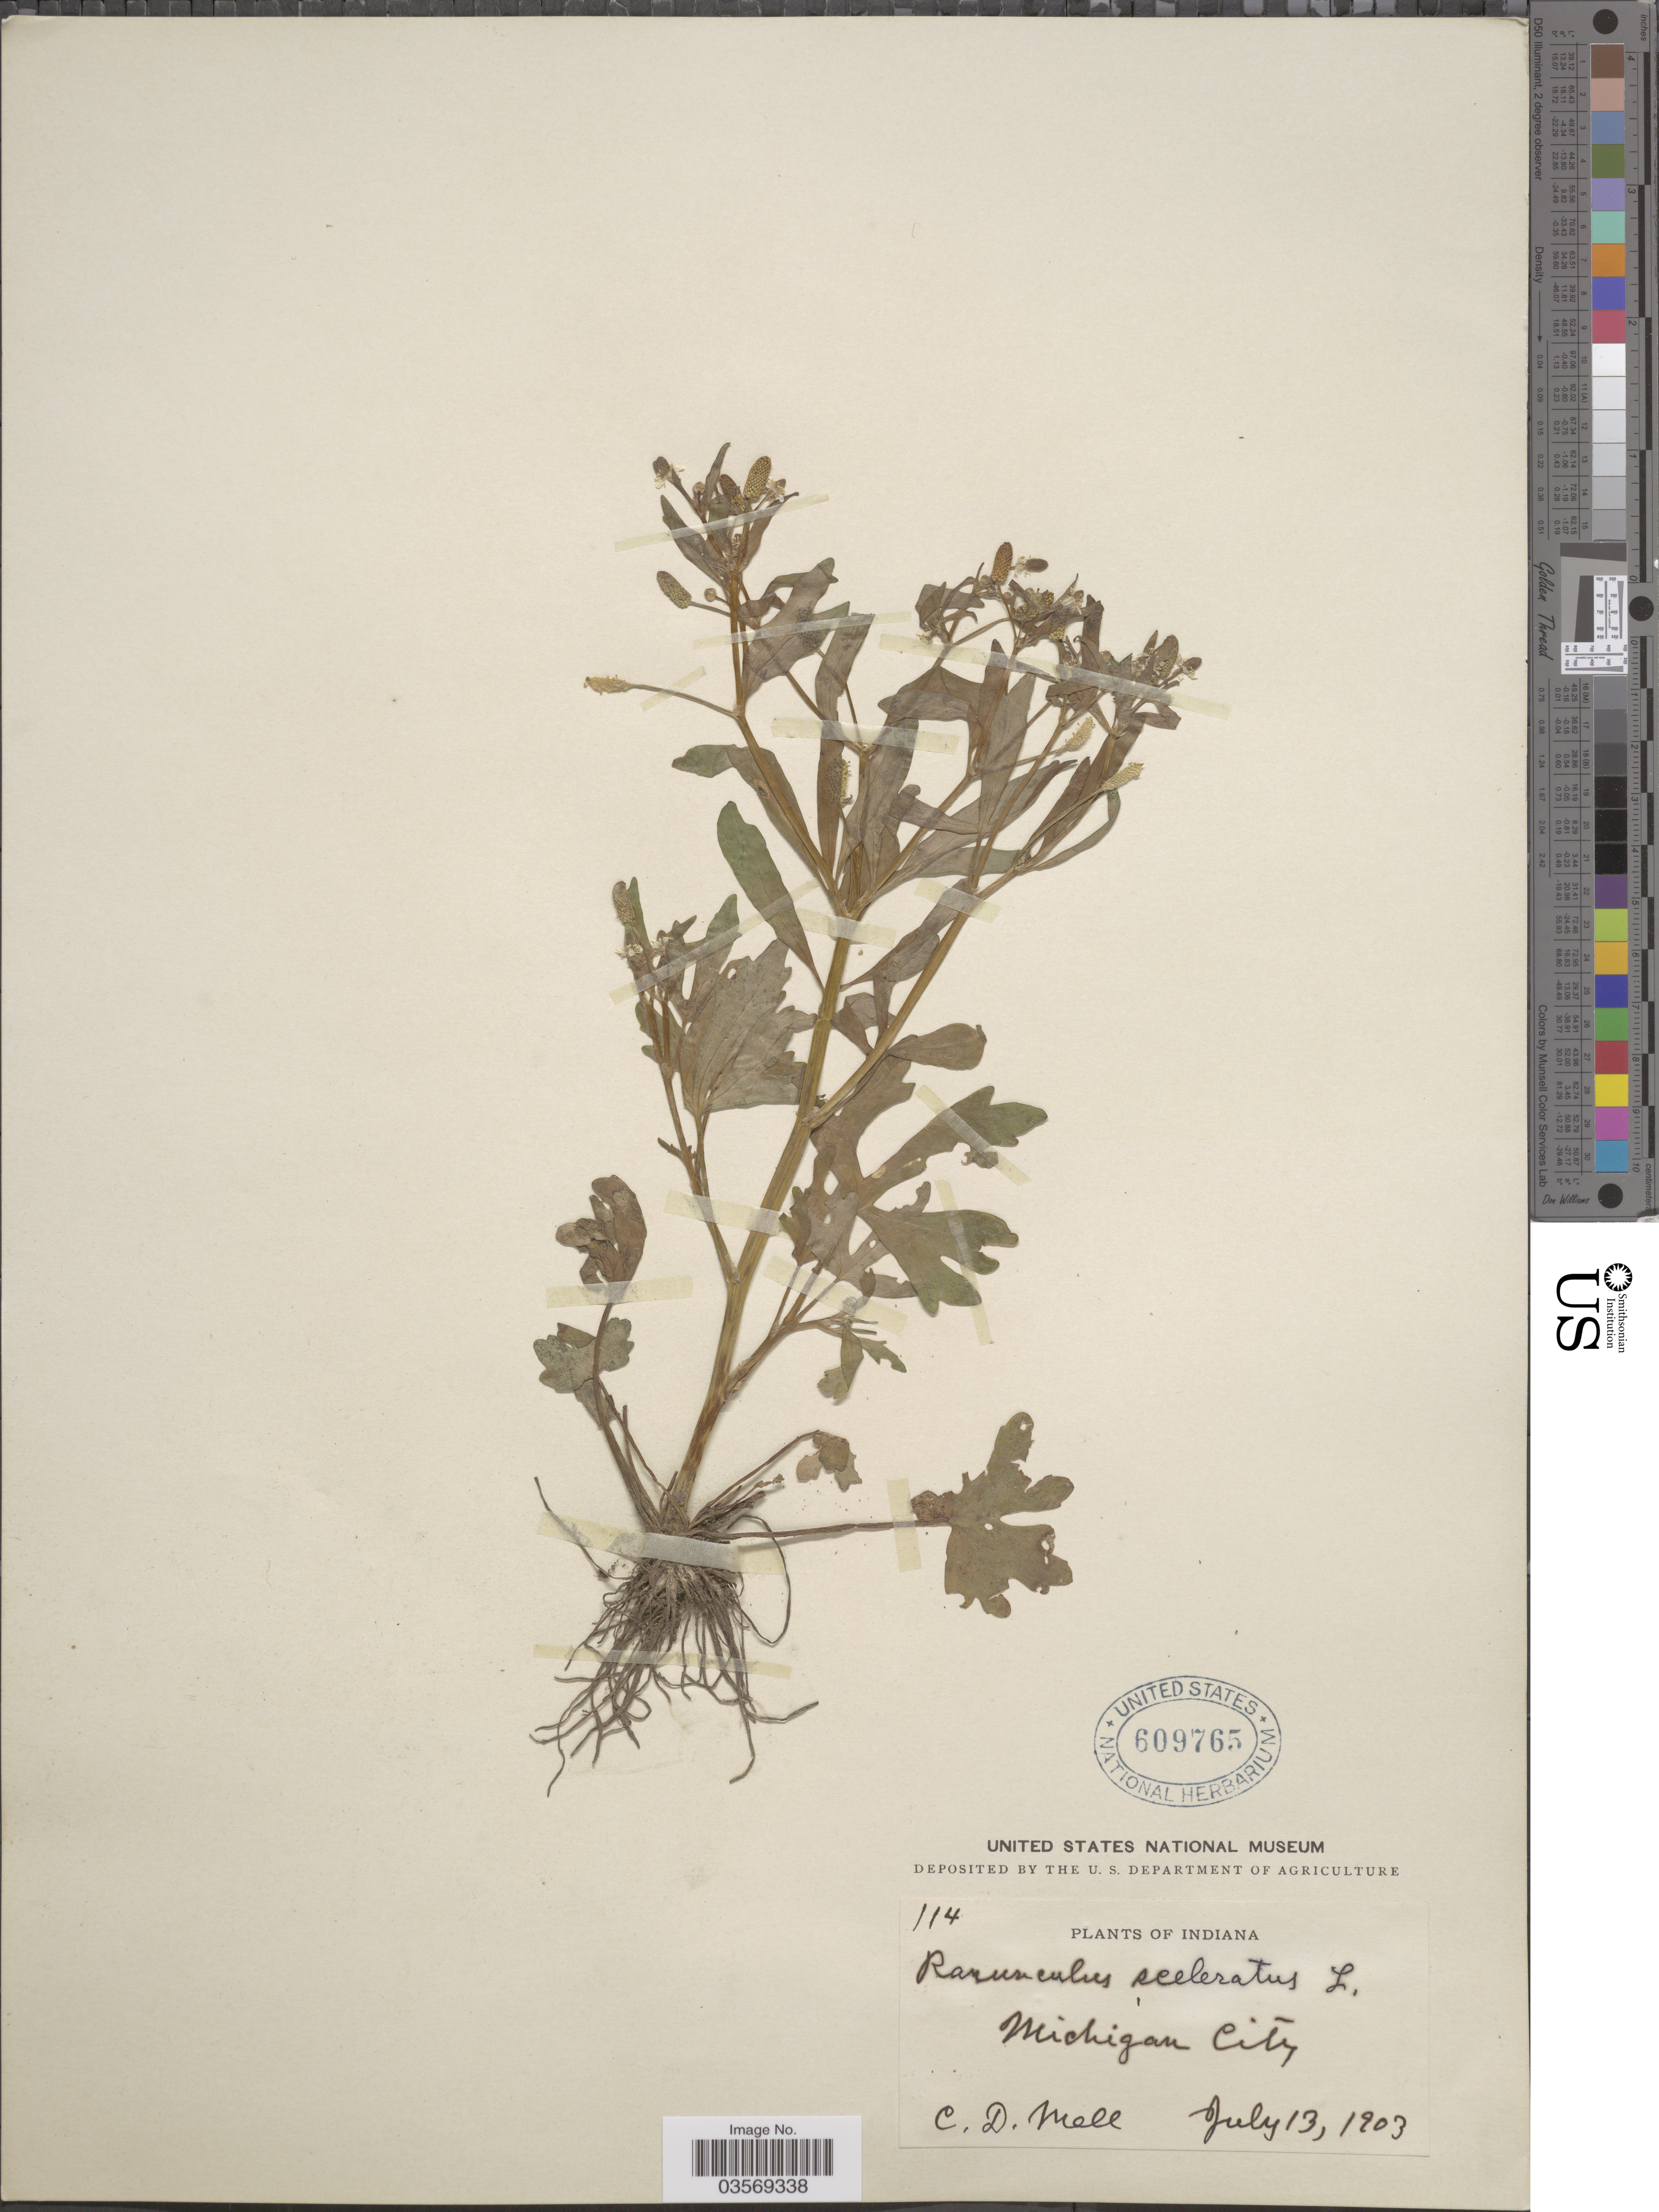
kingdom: Plantae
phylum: Tracheophyta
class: Magnoliopsida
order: Ranunculales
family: Ranunculaceae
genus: Ranunculus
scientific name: Ranunculus sceleratus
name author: L.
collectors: C. D. Mell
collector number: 114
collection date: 1903-07-13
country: United States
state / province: Indiana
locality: Michigan City.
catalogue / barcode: US 609765